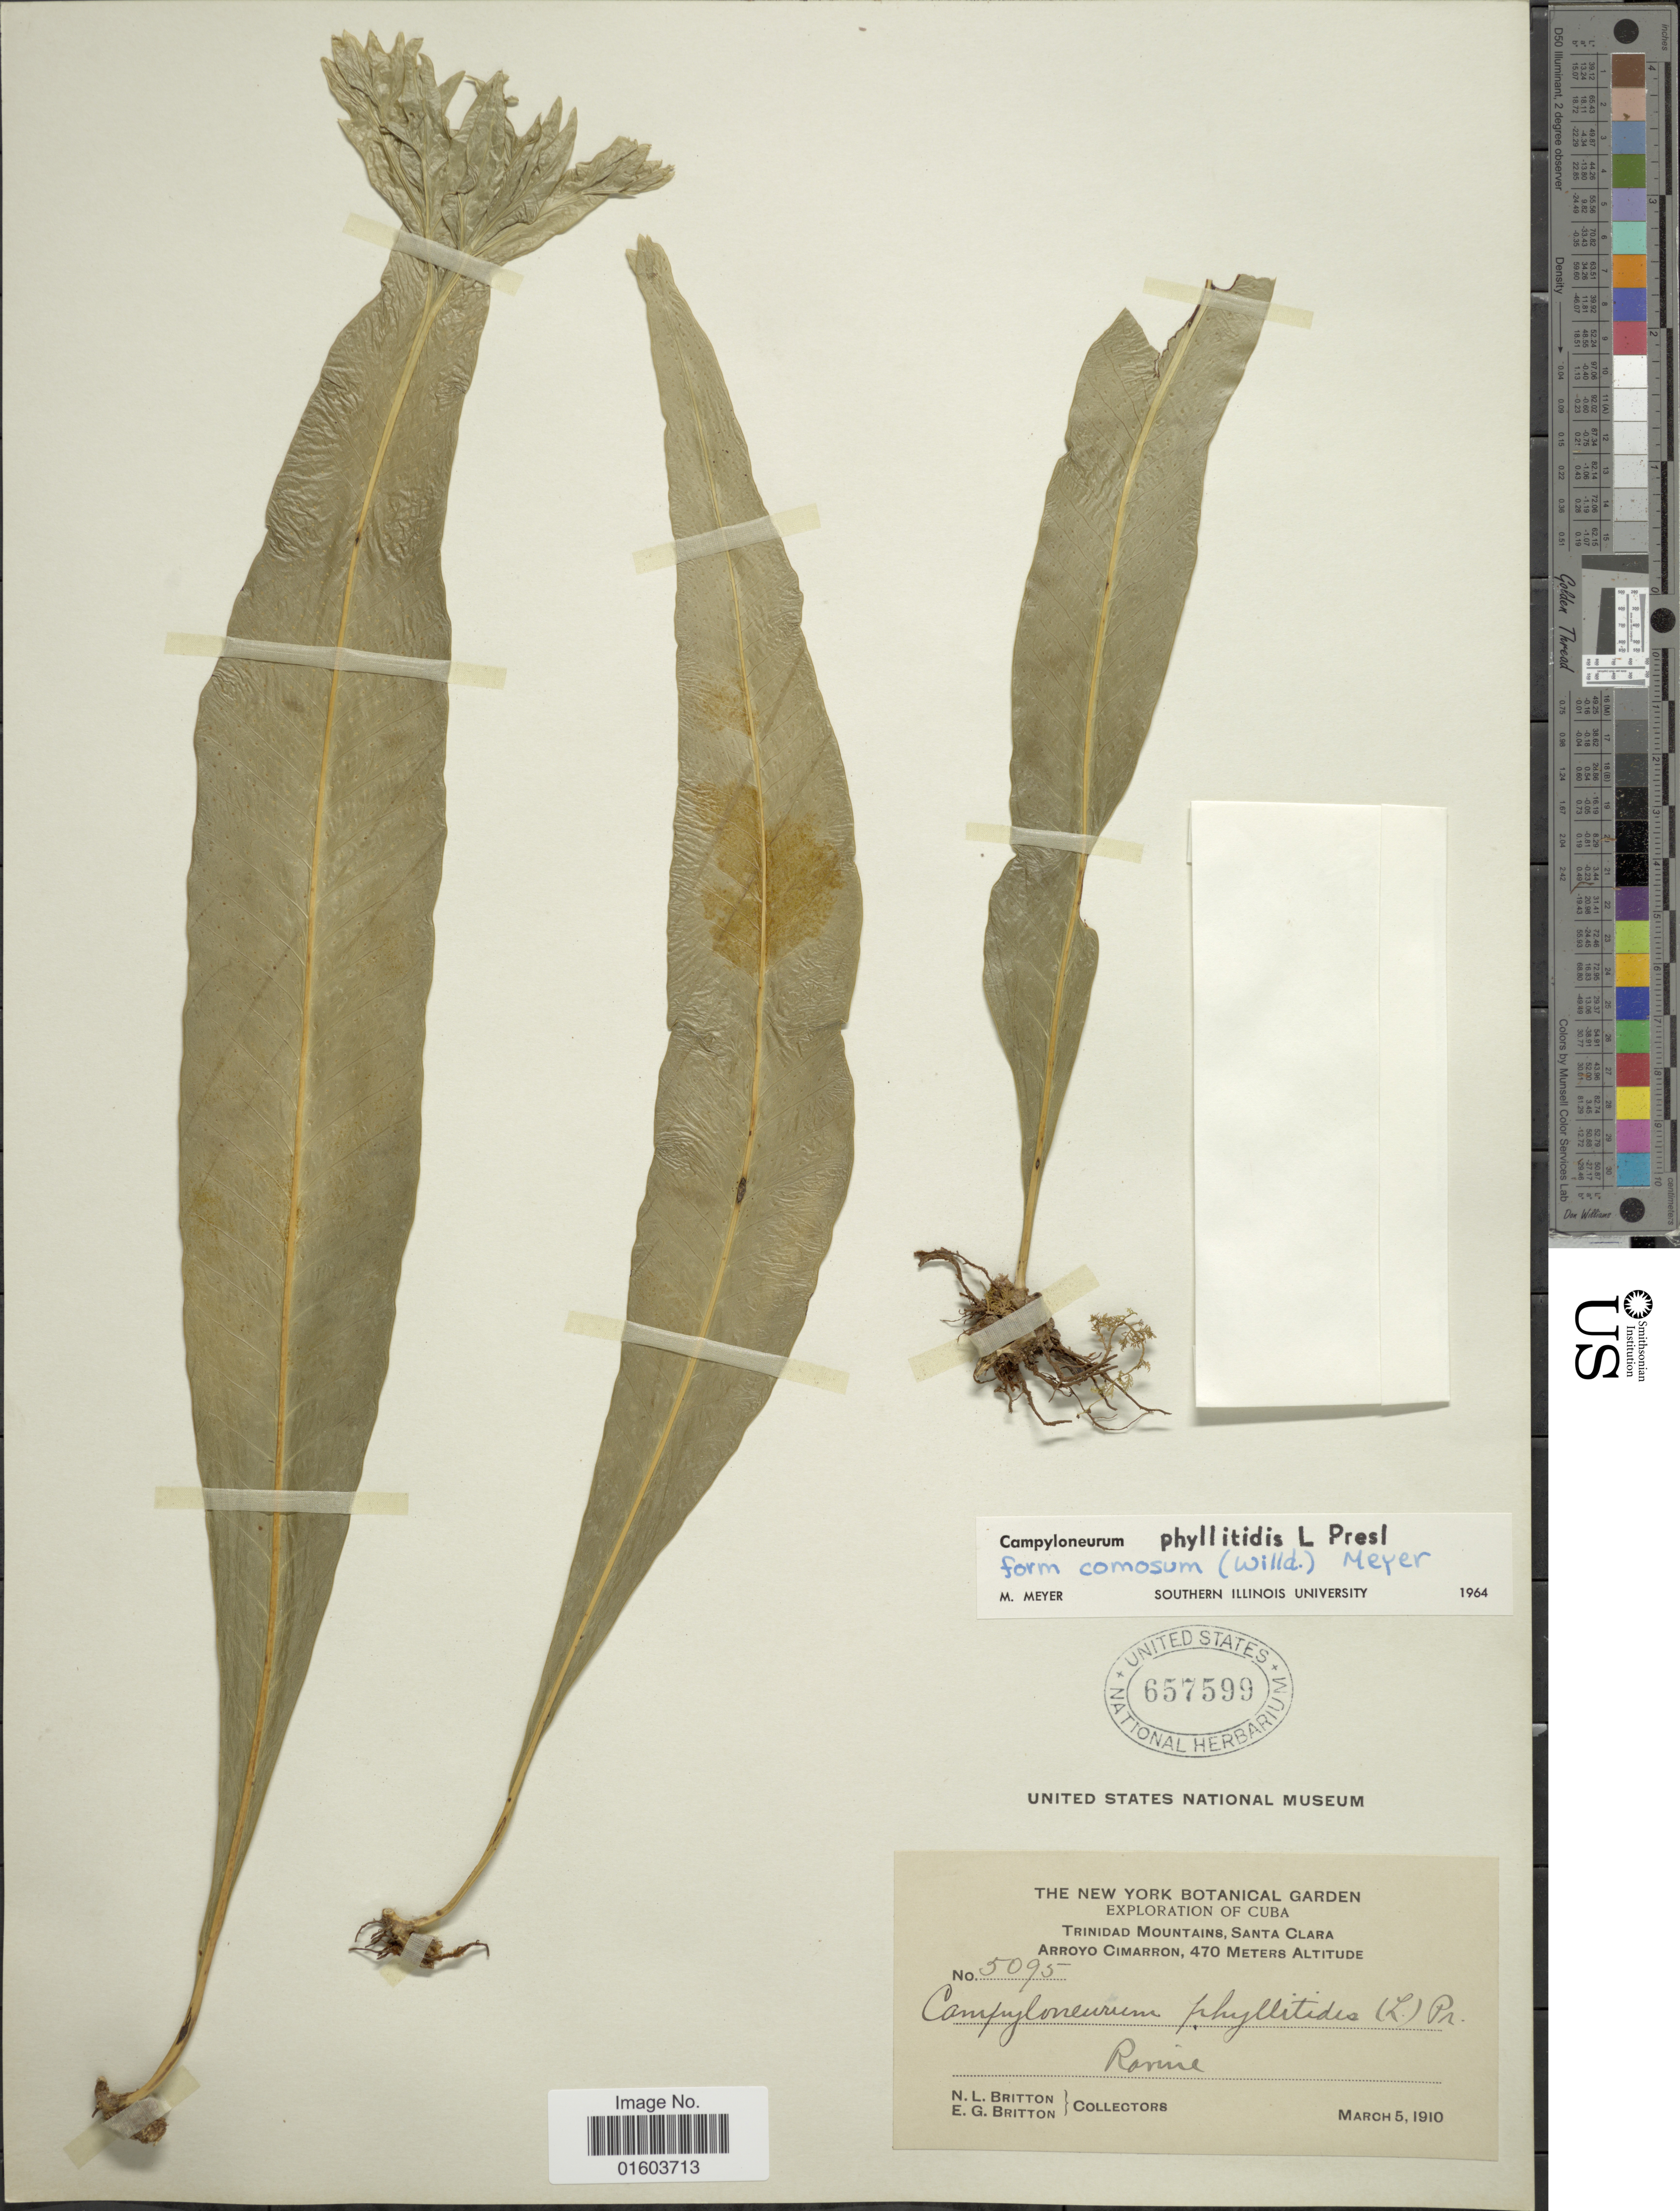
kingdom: Plantae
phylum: Tracheophyta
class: Polypodiopsida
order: Polypodiales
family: Polypodiaceae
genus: Campyloneurum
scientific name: Campyloneurum phyllitidis f. comosum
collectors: N. Britton & E. G. Britton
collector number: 5095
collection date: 1910-03-05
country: Cuba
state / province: Las Villas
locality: Trinidad Moutains, Santa Clara, Arroyo Cimarron.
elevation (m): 470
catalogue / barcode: US 657599